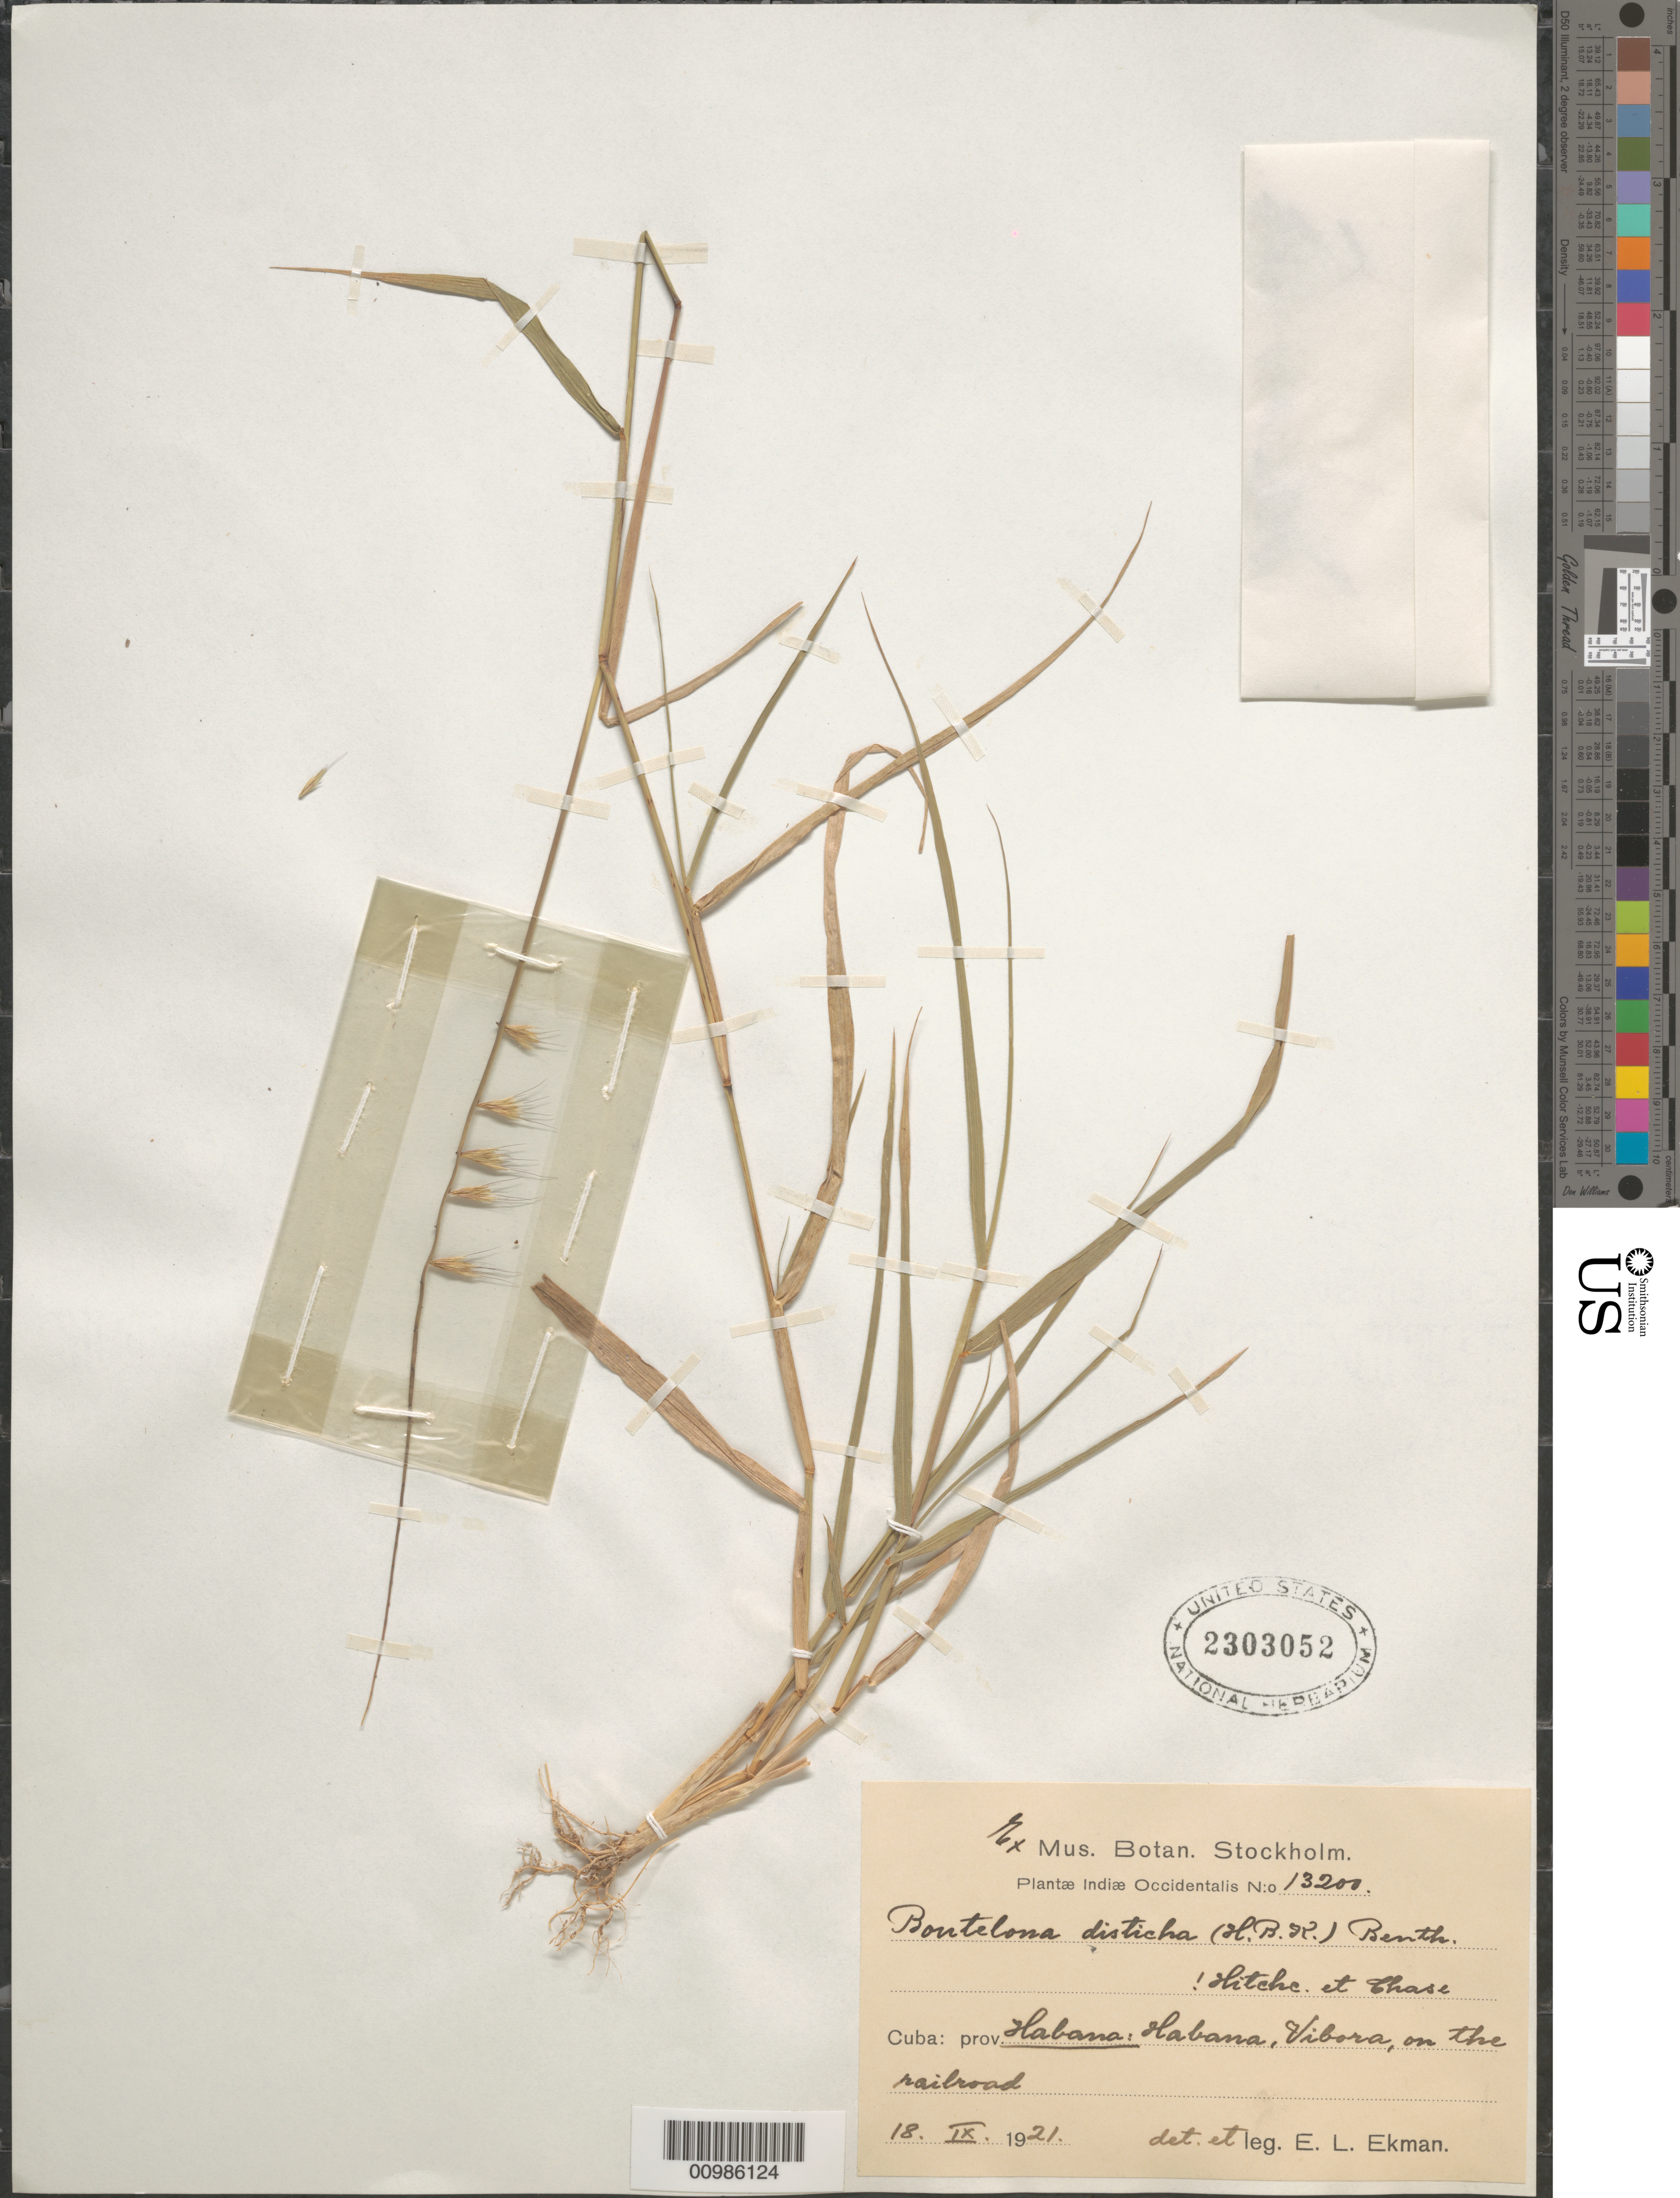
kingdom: Plantae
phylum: Tracheophyta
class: Liliopsida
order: Poales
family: Poaceae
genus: Bouteloua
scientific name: Bouteloua disticha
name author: (Kunth) Benth.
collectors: E. L. Ekman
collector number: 13200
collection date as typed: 18 Sep 1921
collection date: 1921-09-18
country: Cuba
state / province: La Habana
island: Cuba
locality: Vibora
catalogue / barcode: US 2303052